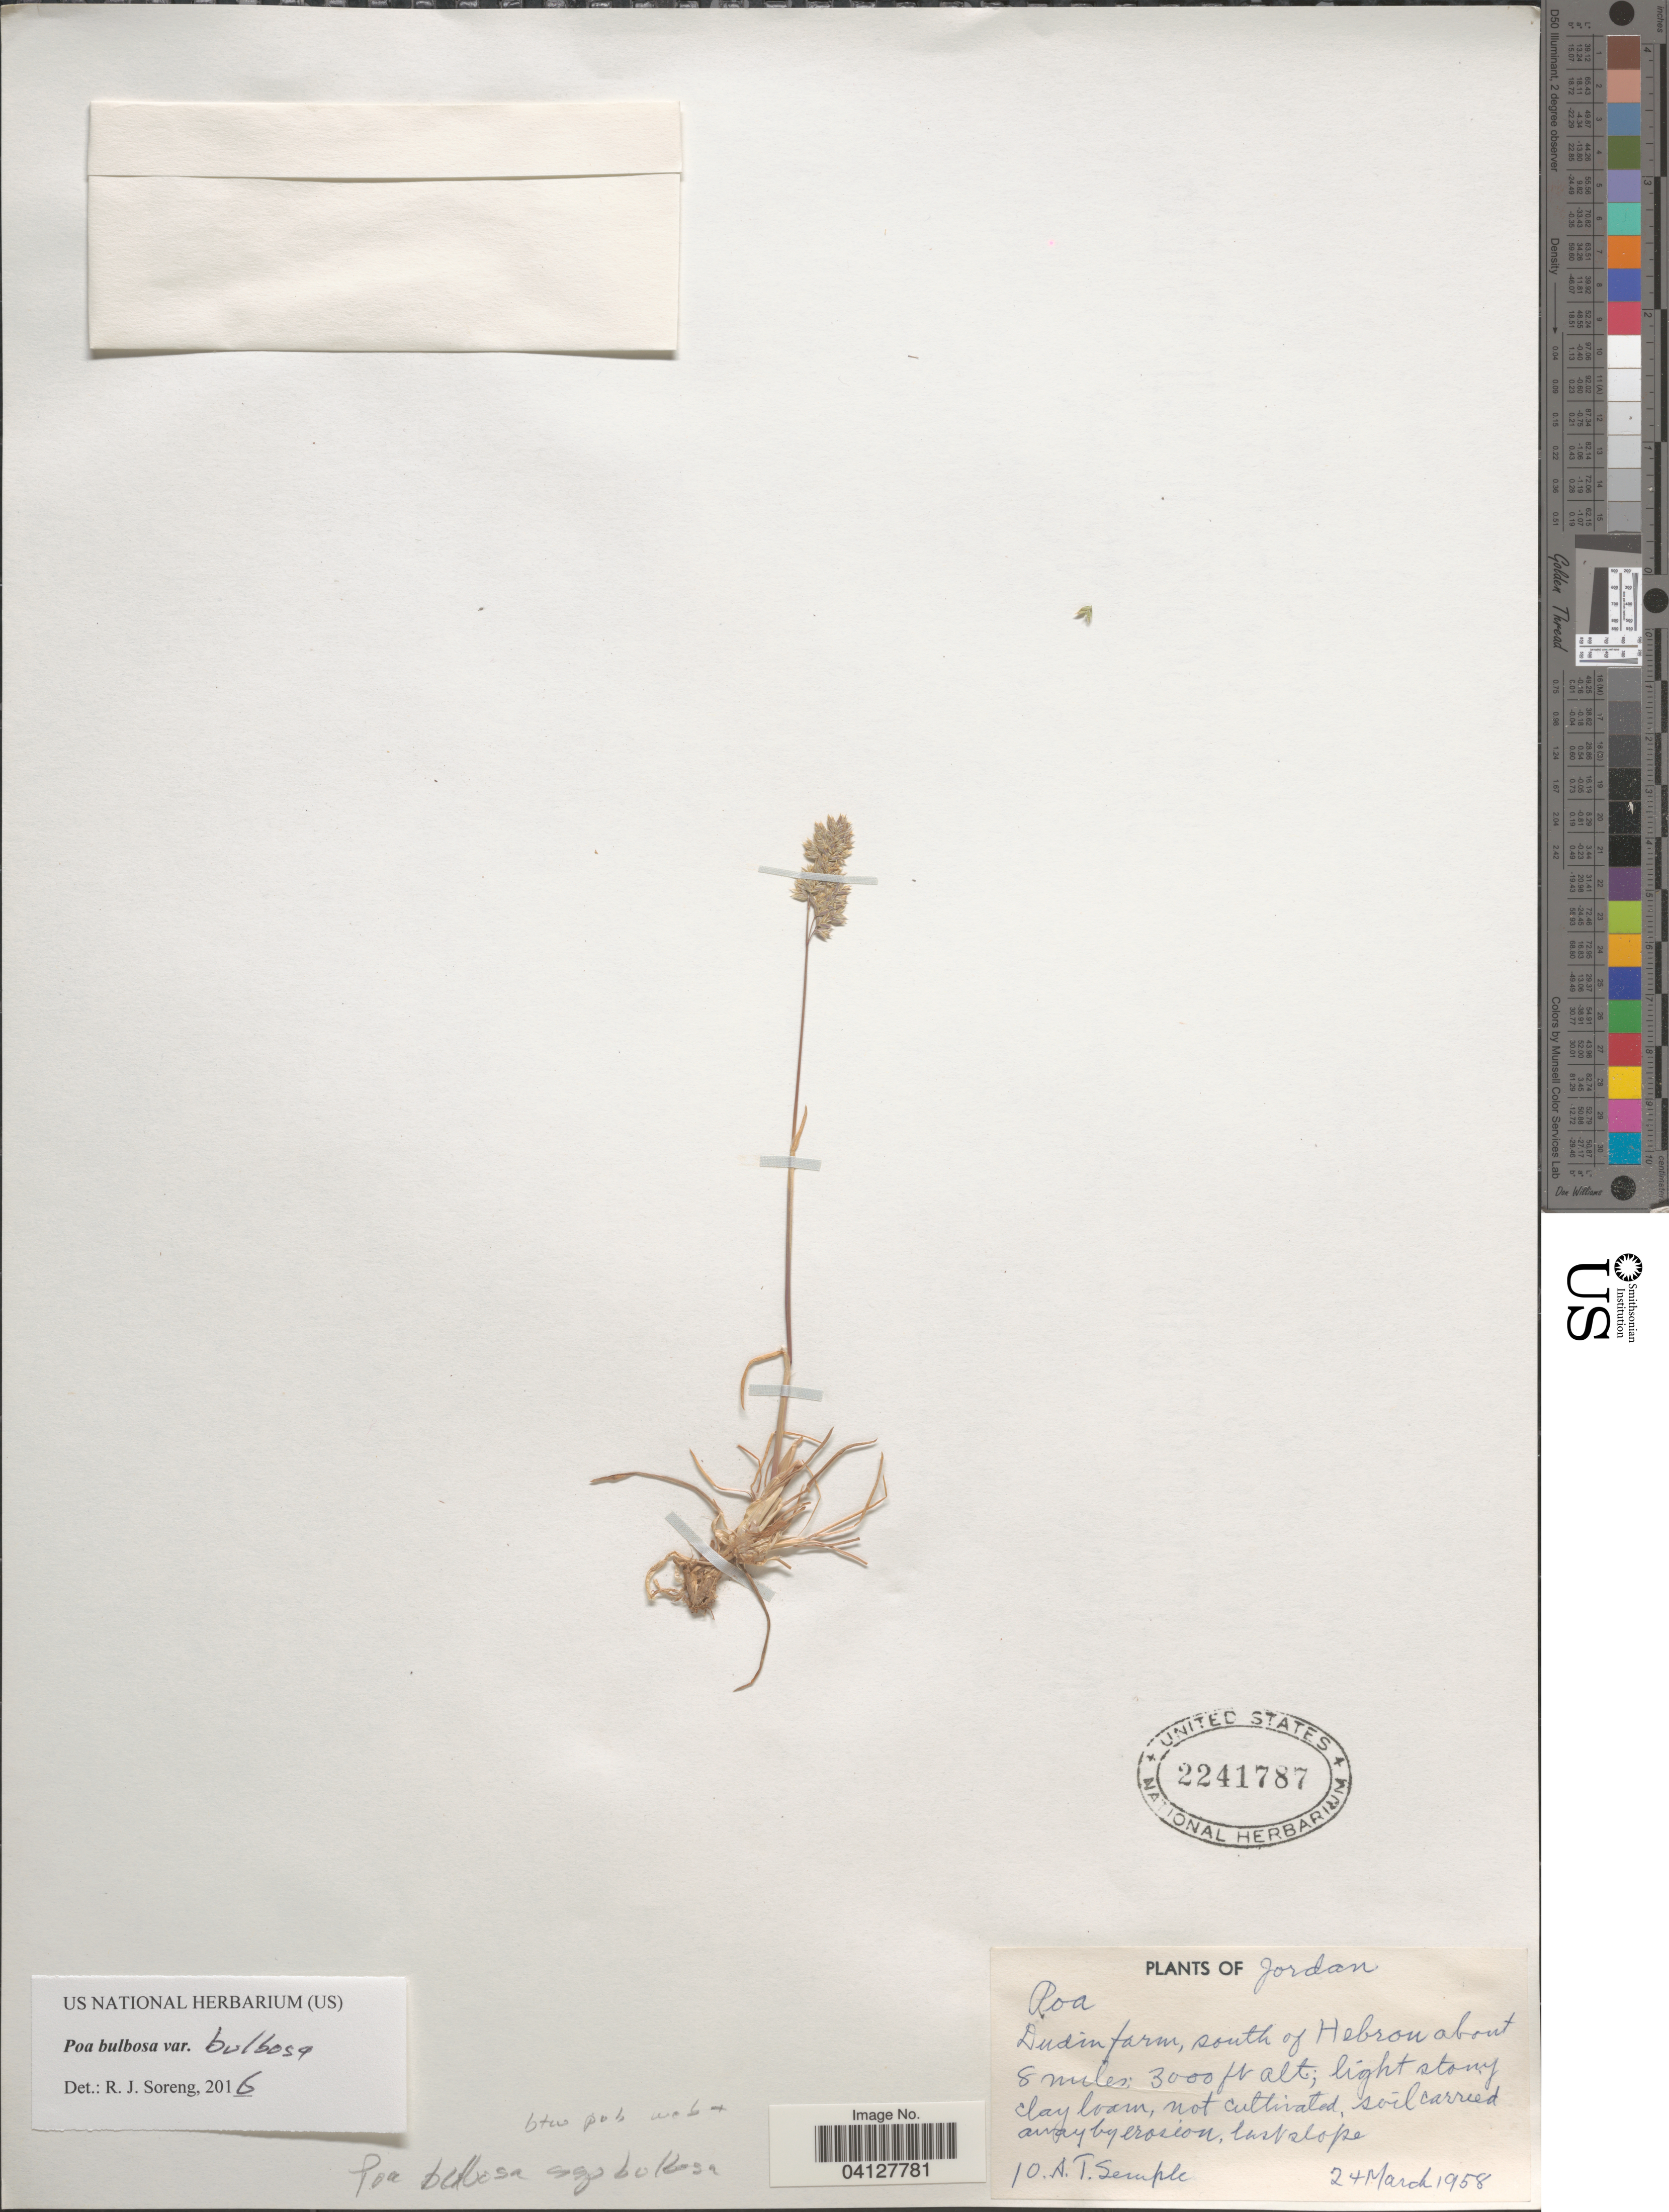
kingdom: Plantae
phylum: Tracheophyta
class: Liliopsida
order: Poales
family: Poaceae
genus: Poa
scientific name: Poa bulbosa subsp. bulbosa var. bulbosa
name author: L.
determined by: Soreng, Robert J., Research Associate (BOT), Smithsonian Institution - National Museum of Natural History (UNITED STATES)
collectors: A. Semple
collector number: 10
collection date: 1958-03-24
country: Jordan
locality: Dudin farm, south of Hebron about 8 miles.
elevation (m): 914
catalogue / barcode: US 2241787